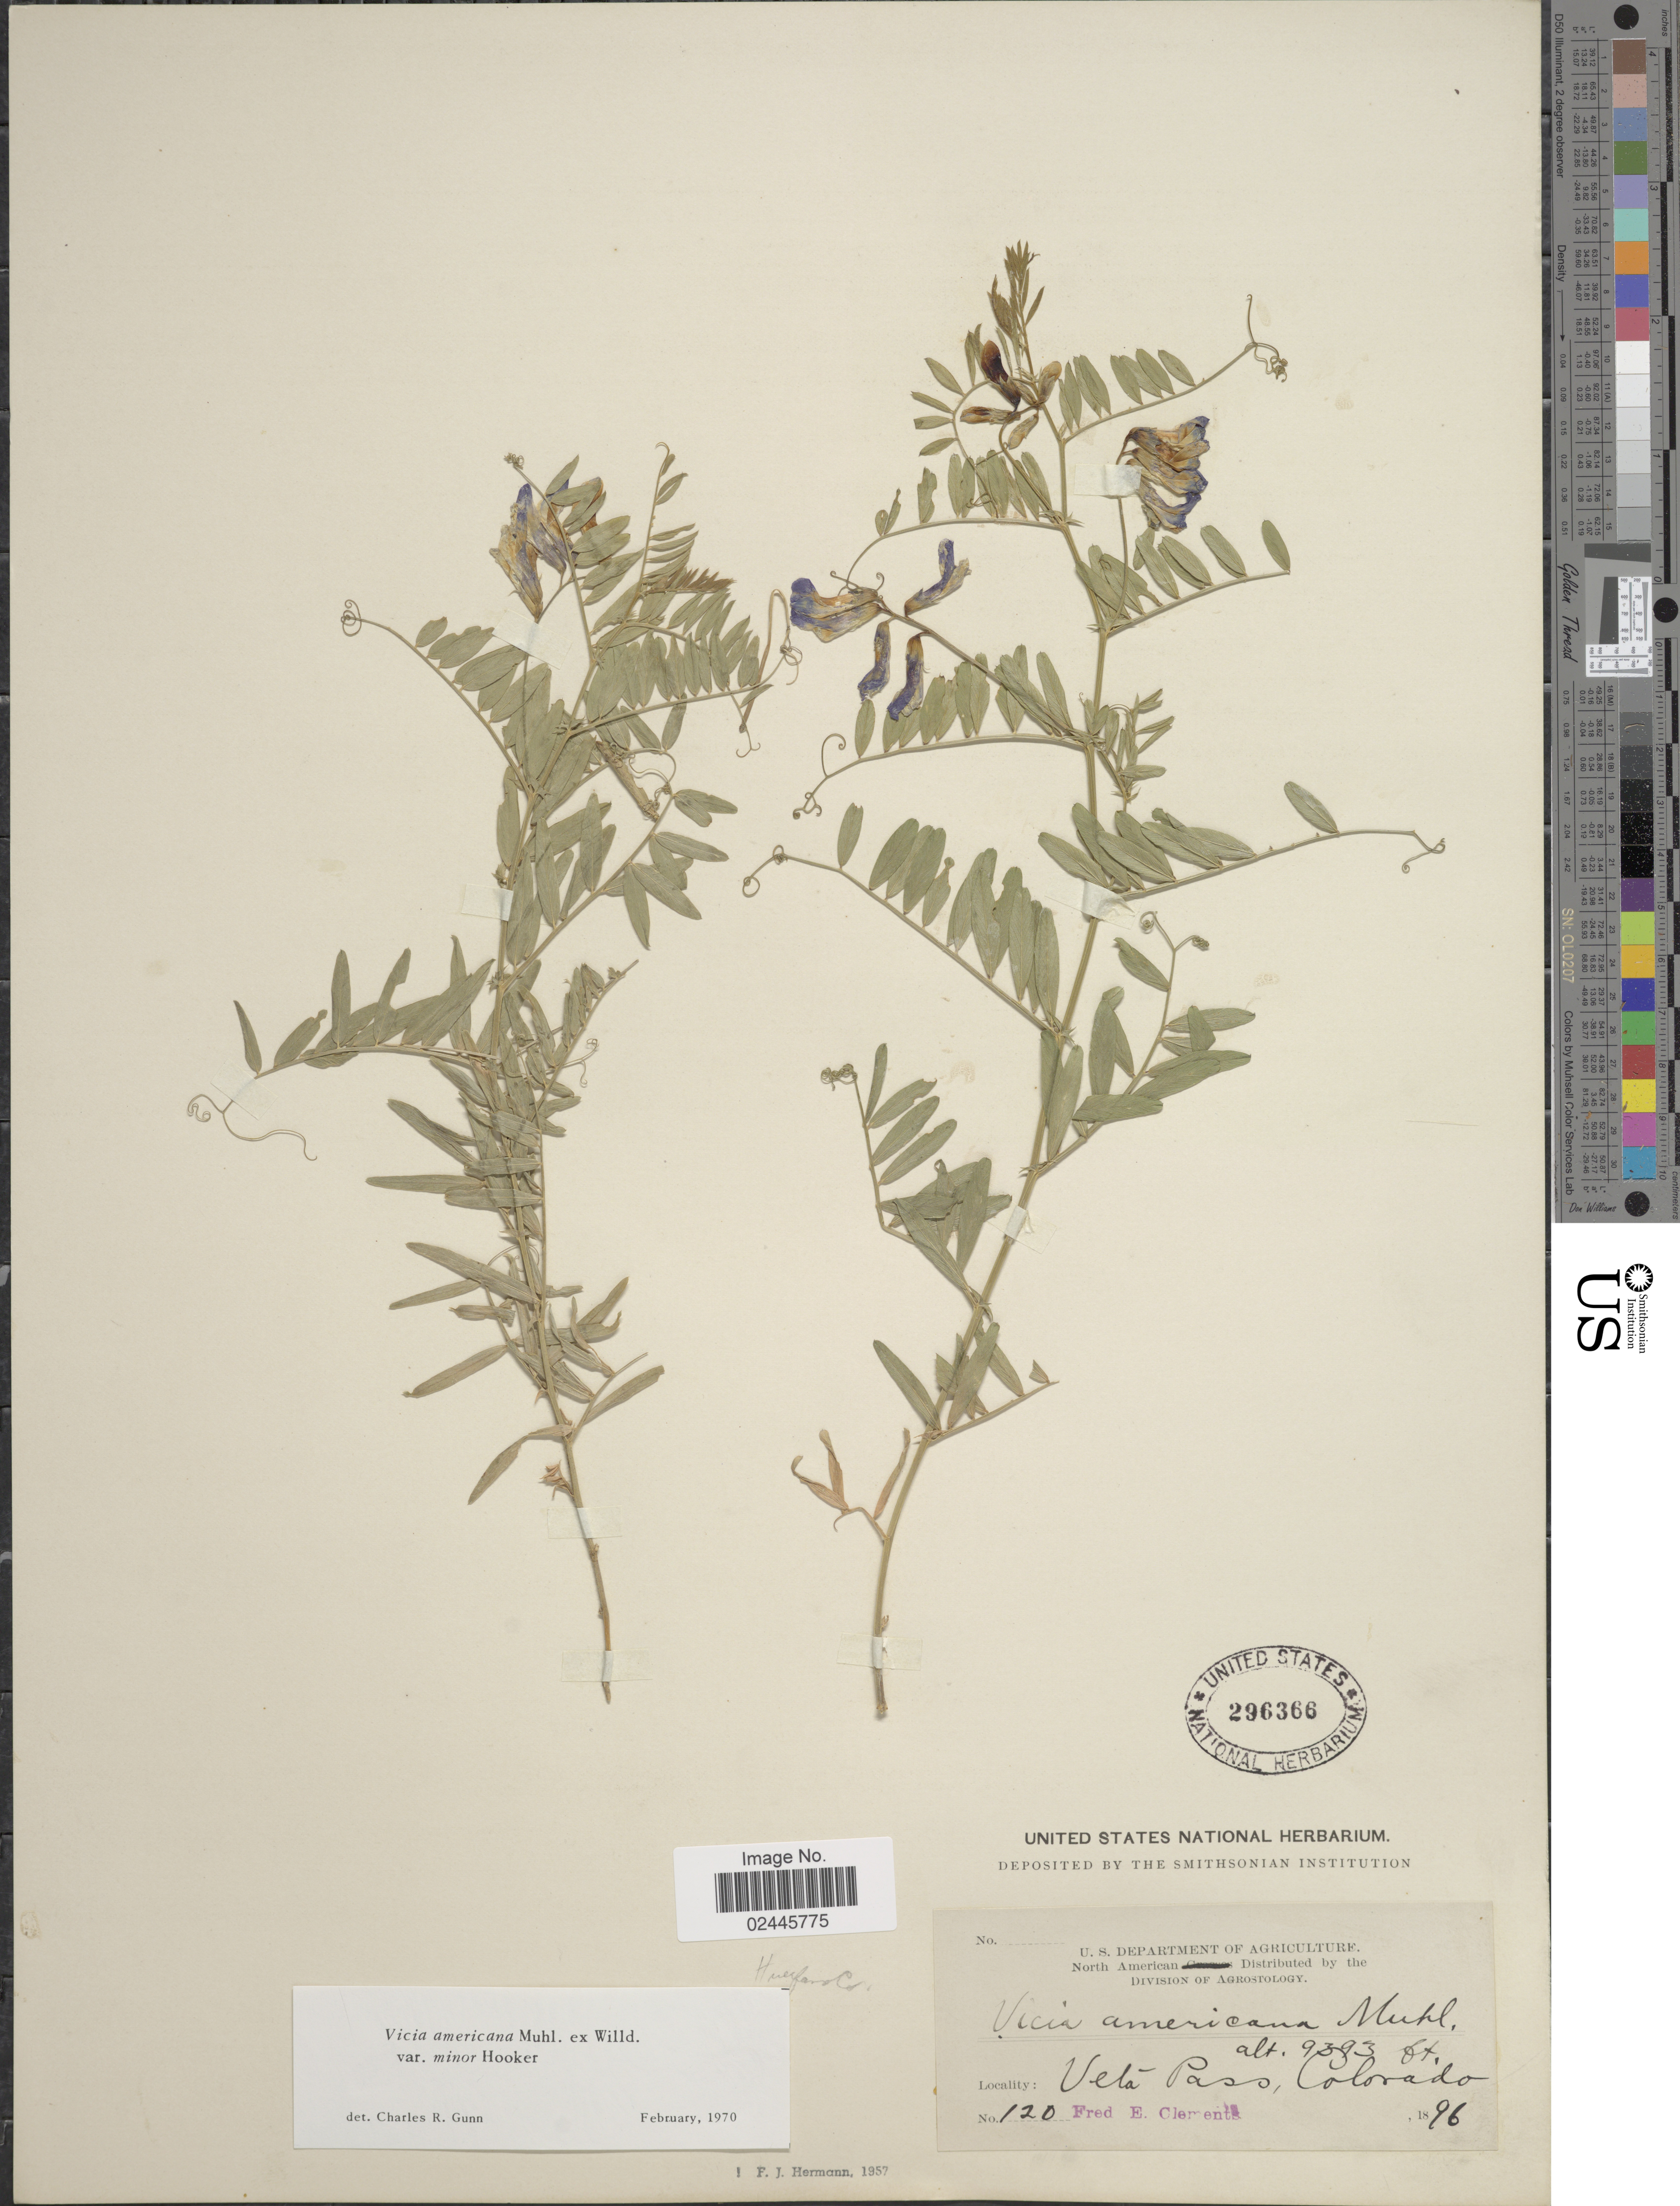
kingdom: Plantae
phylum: Tracheophyta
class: Magnoliopsida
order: Fabales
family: Fabaceae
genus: Vicia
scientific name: Vicia americana var. minor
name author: Hook.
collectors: F. E. Clements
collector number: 120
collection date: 1896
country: United States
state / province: Colorado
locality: Veta Pass, Colorado.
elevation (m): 2863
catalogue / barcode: US 296366